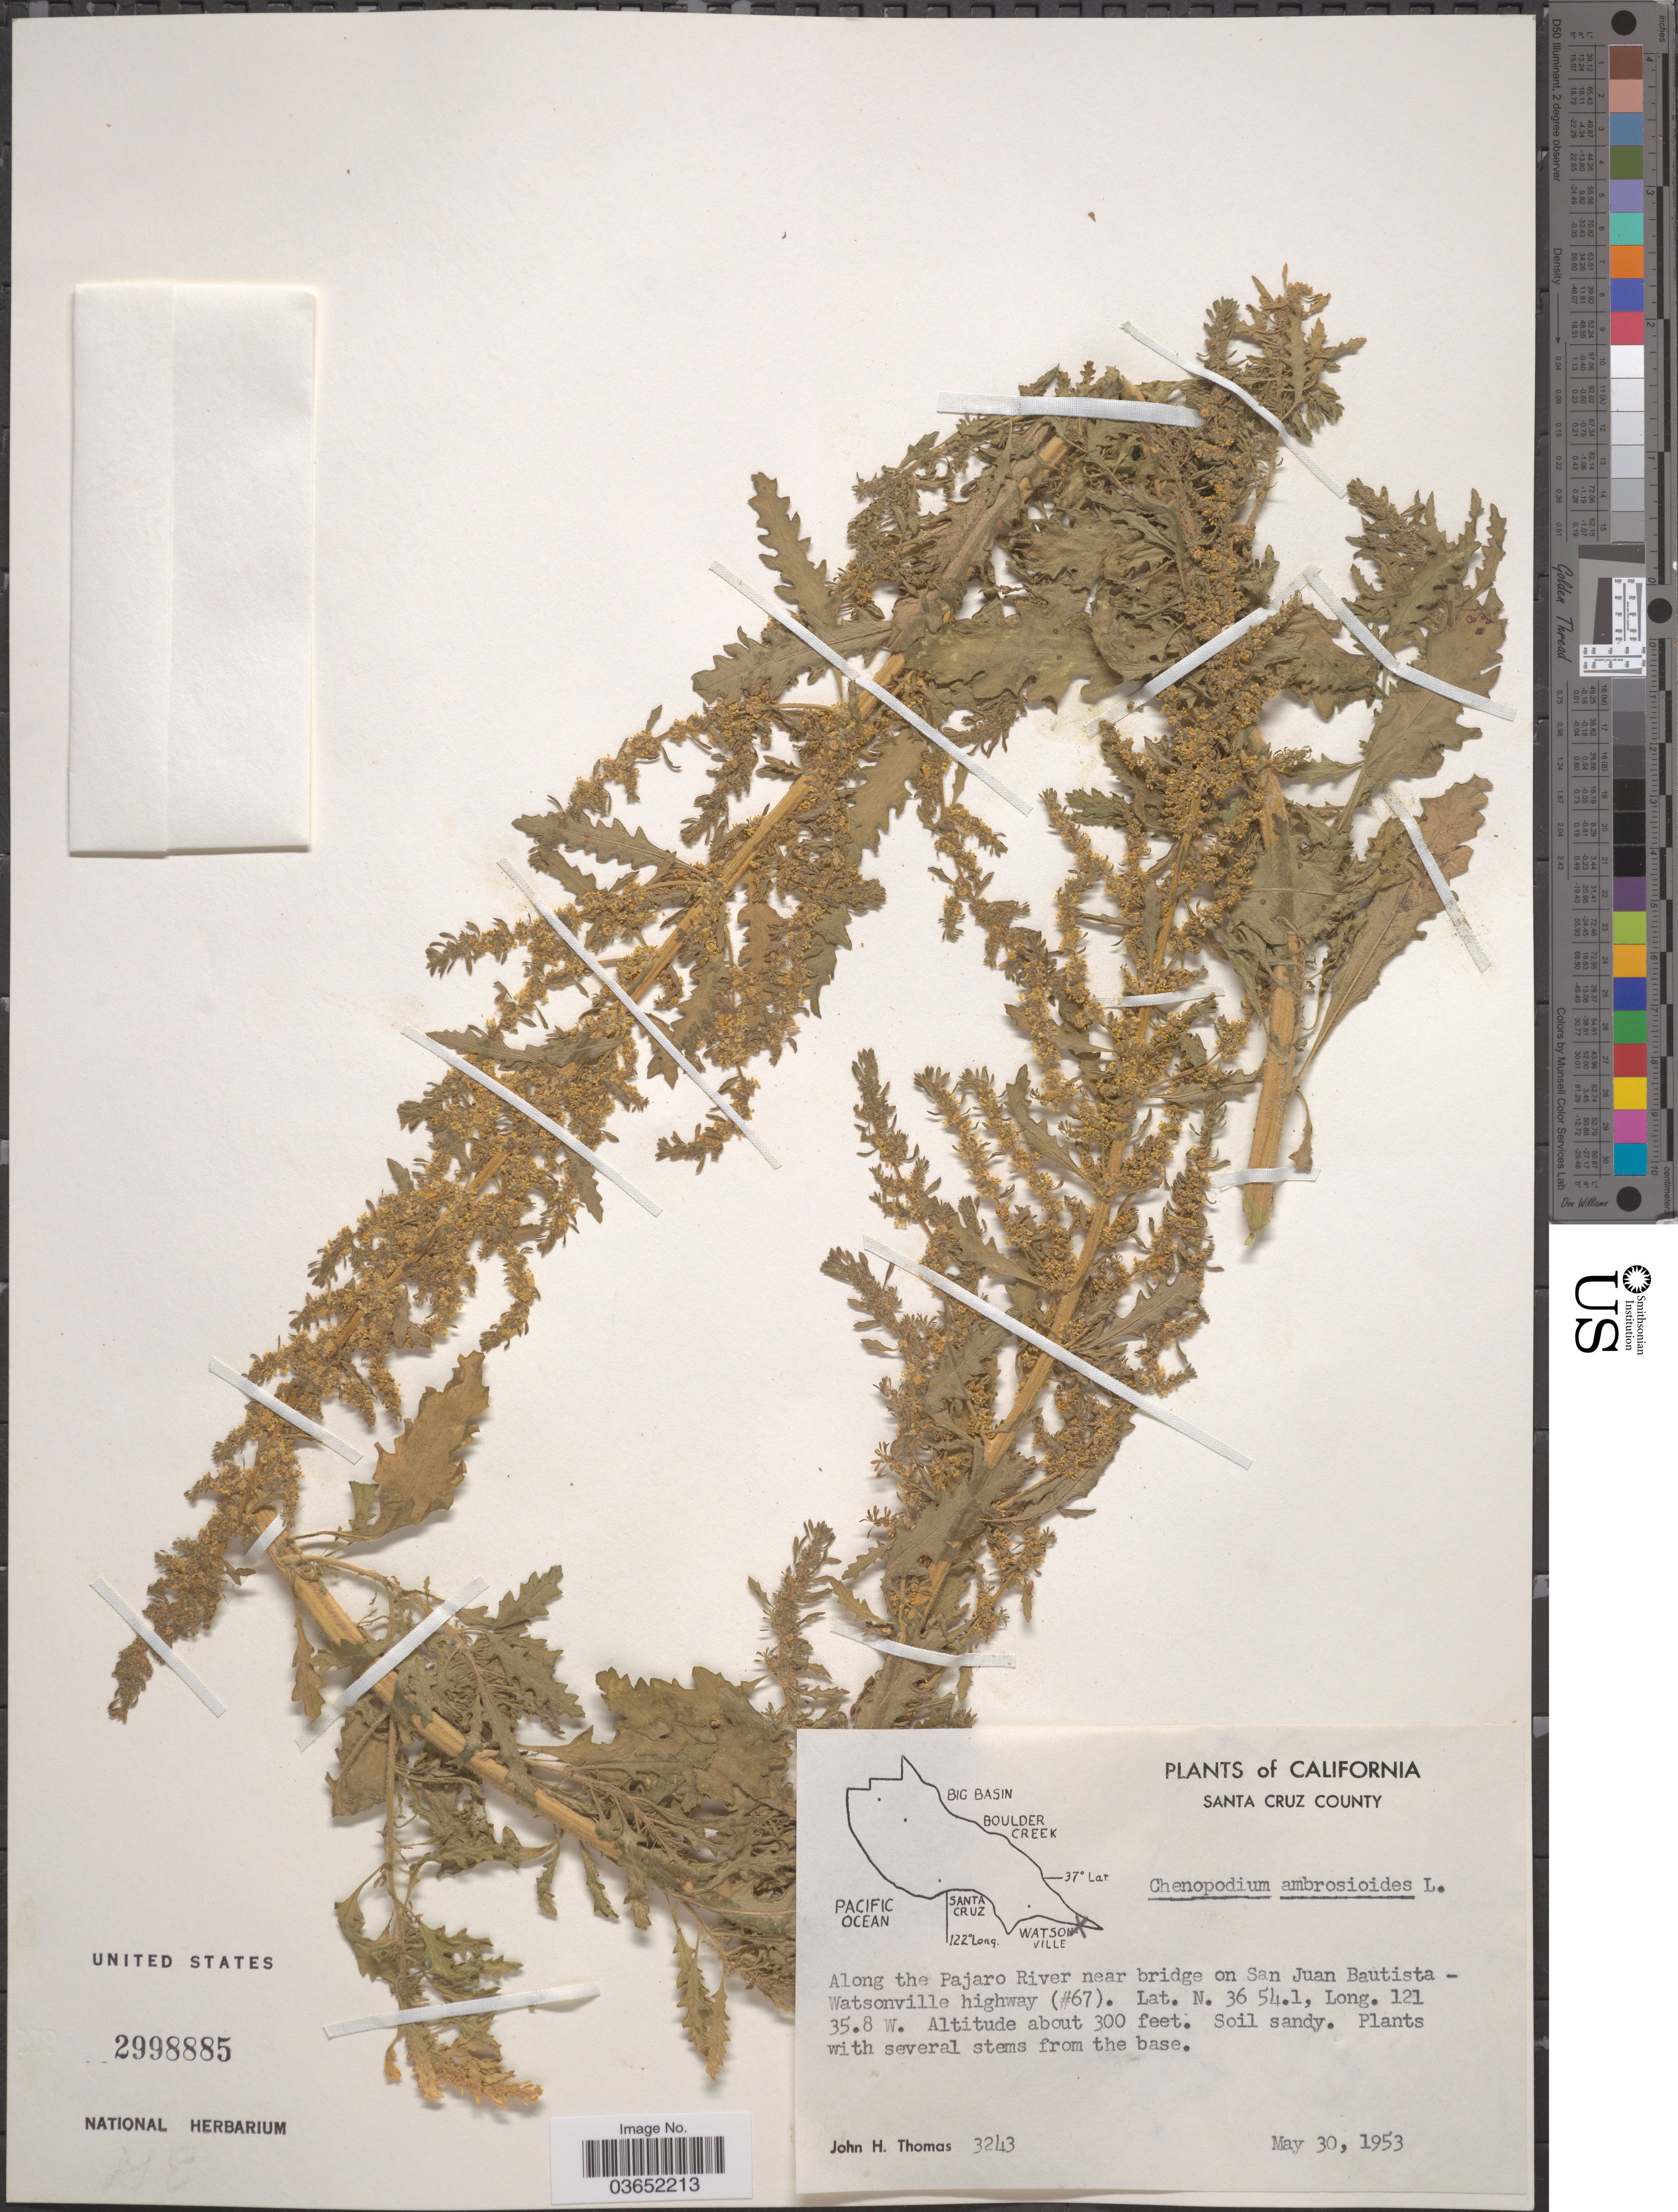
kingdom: Plantae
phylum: Tracheophyta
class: Magnoliopsida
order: Caryophyllales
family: Amaranthaceae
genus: Chenopodium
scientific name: Chenopodium ambrosioides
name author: L.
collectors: J. H. Thomas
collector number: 3243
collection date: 1953-05-30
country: United States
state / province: California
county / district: Santa Cruz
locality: Santa Cruz County. Along the Pajaro River near bridge on San Juan Bautista - Watsonville highway (#67).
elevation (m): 91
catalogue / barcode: US 2998885